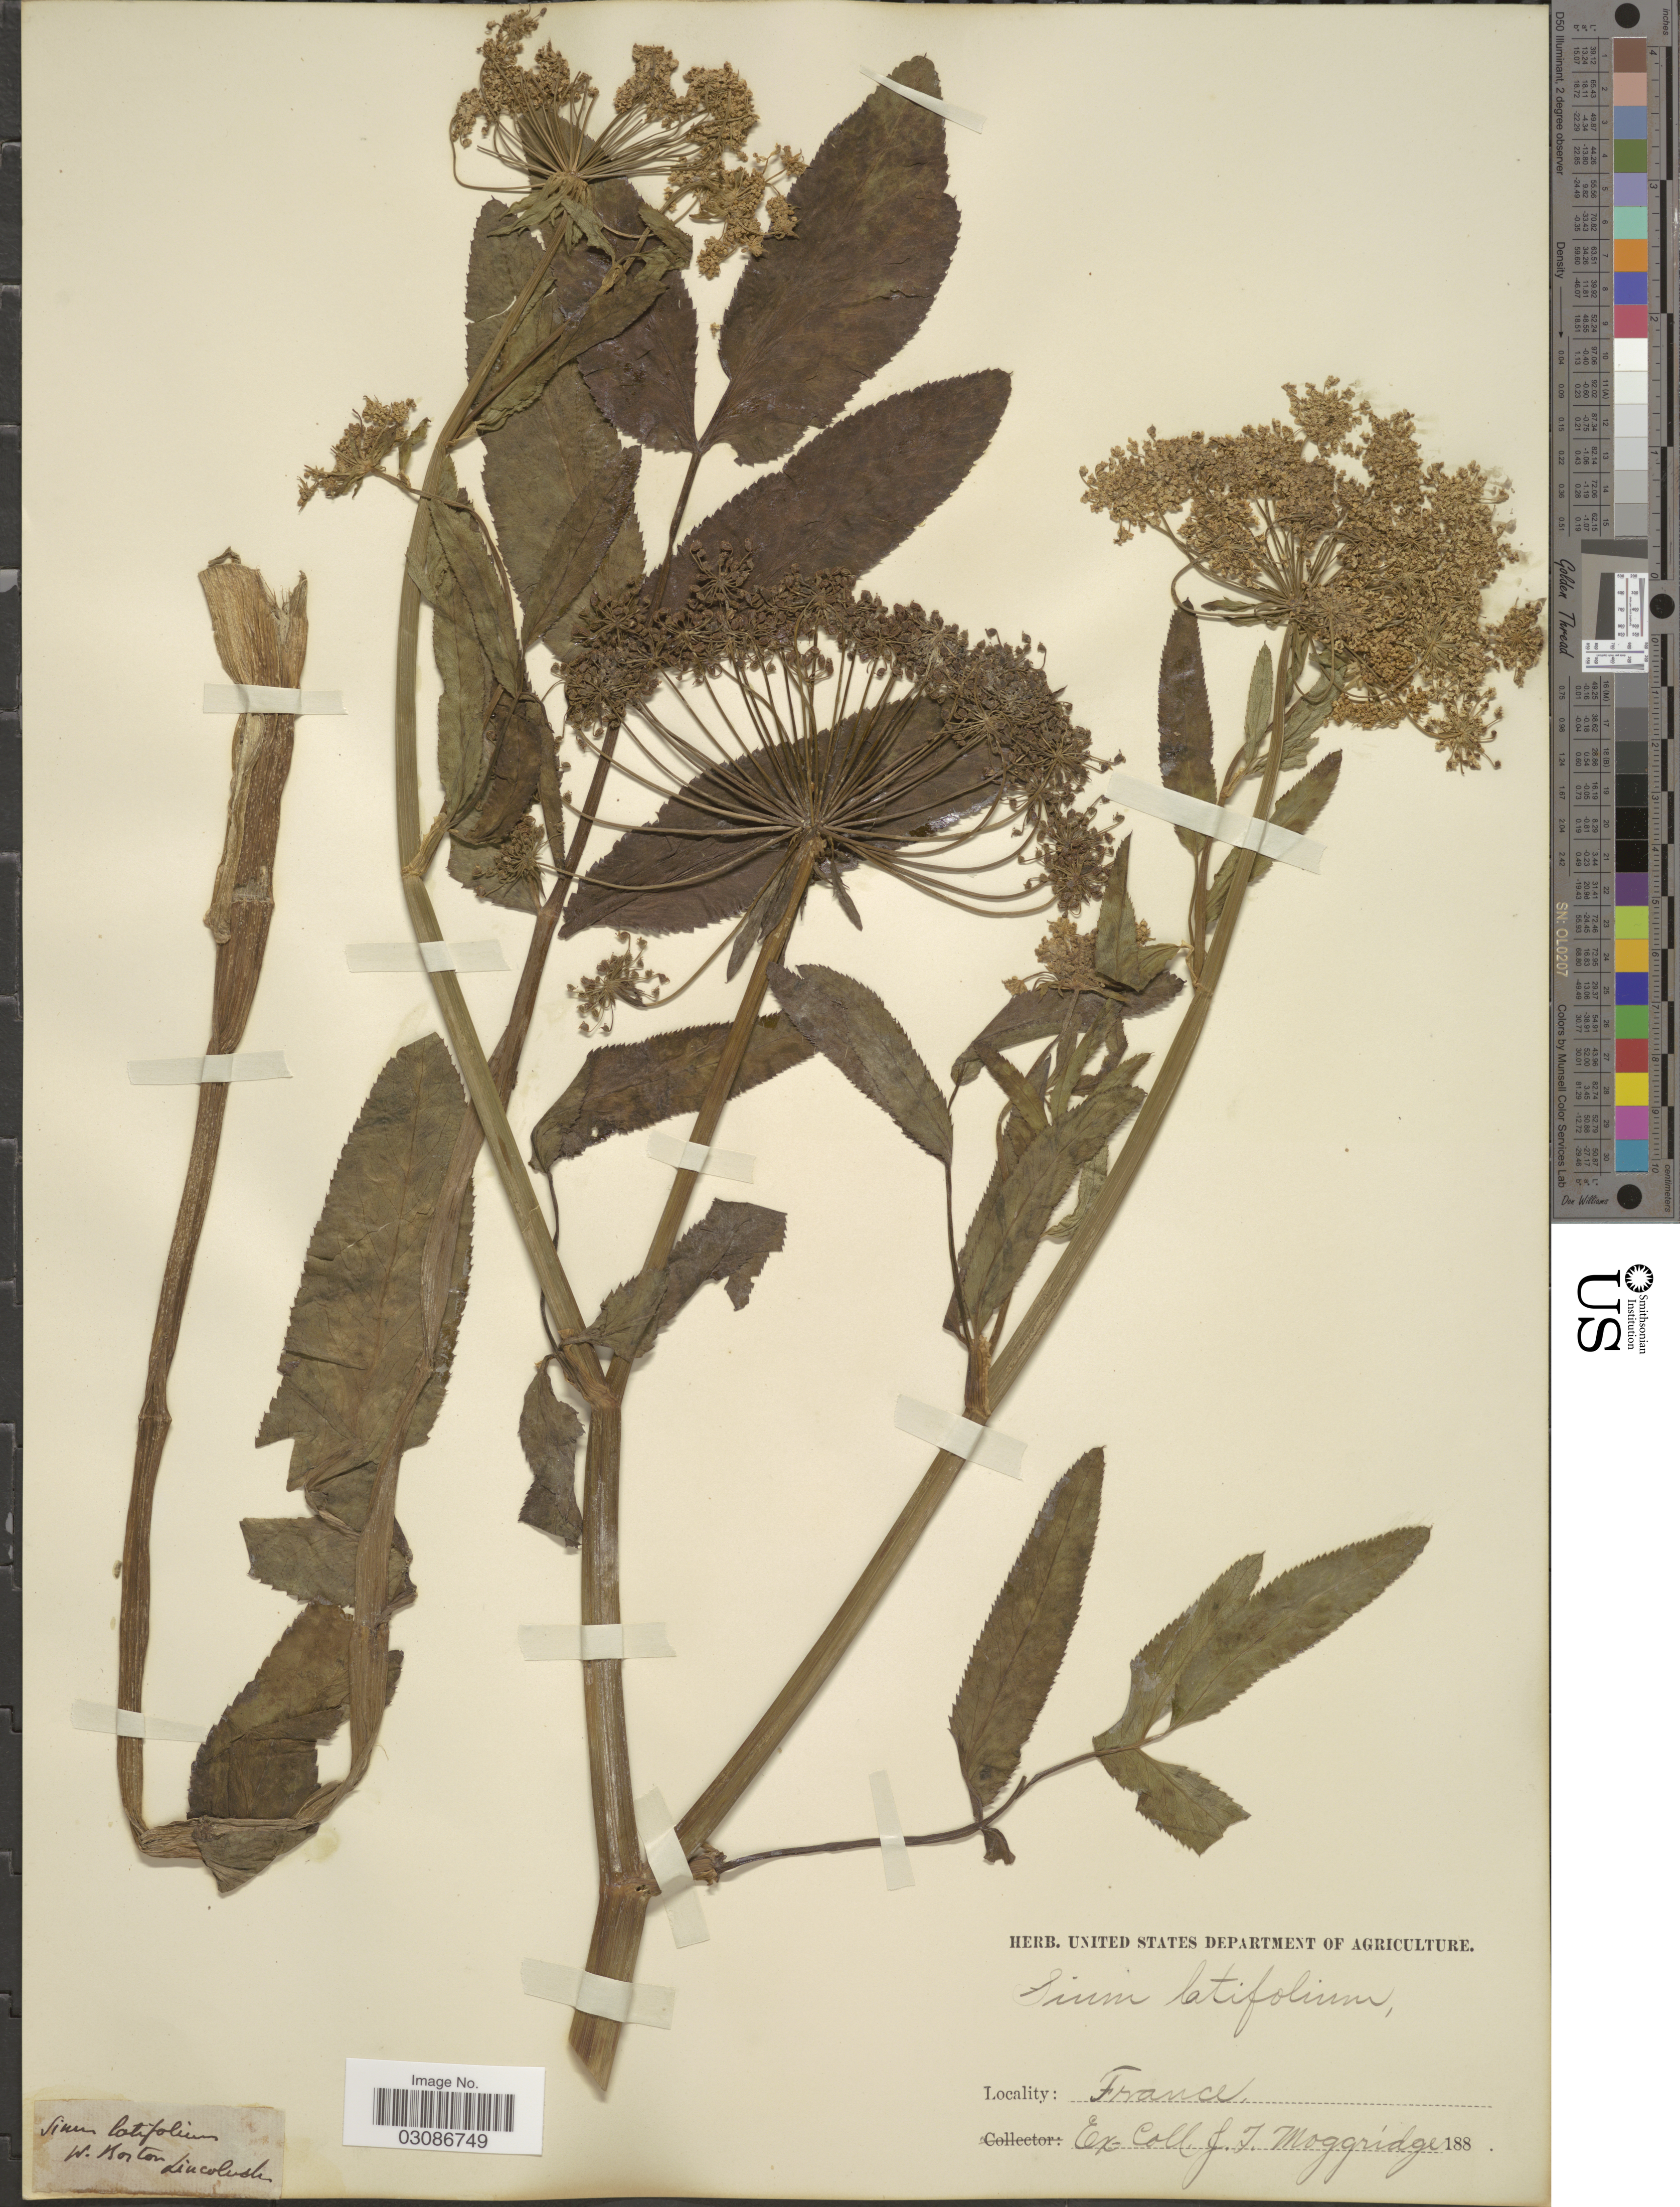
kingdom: Plantae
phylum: Tracheophyta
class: Magnoliopsida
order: Apiales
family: Apiaceae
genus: Sium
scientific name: Sium ninsi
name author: Thunb.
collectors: J. T. Moggridge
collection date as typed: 188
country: France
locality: W. Korton Lincolnsh.